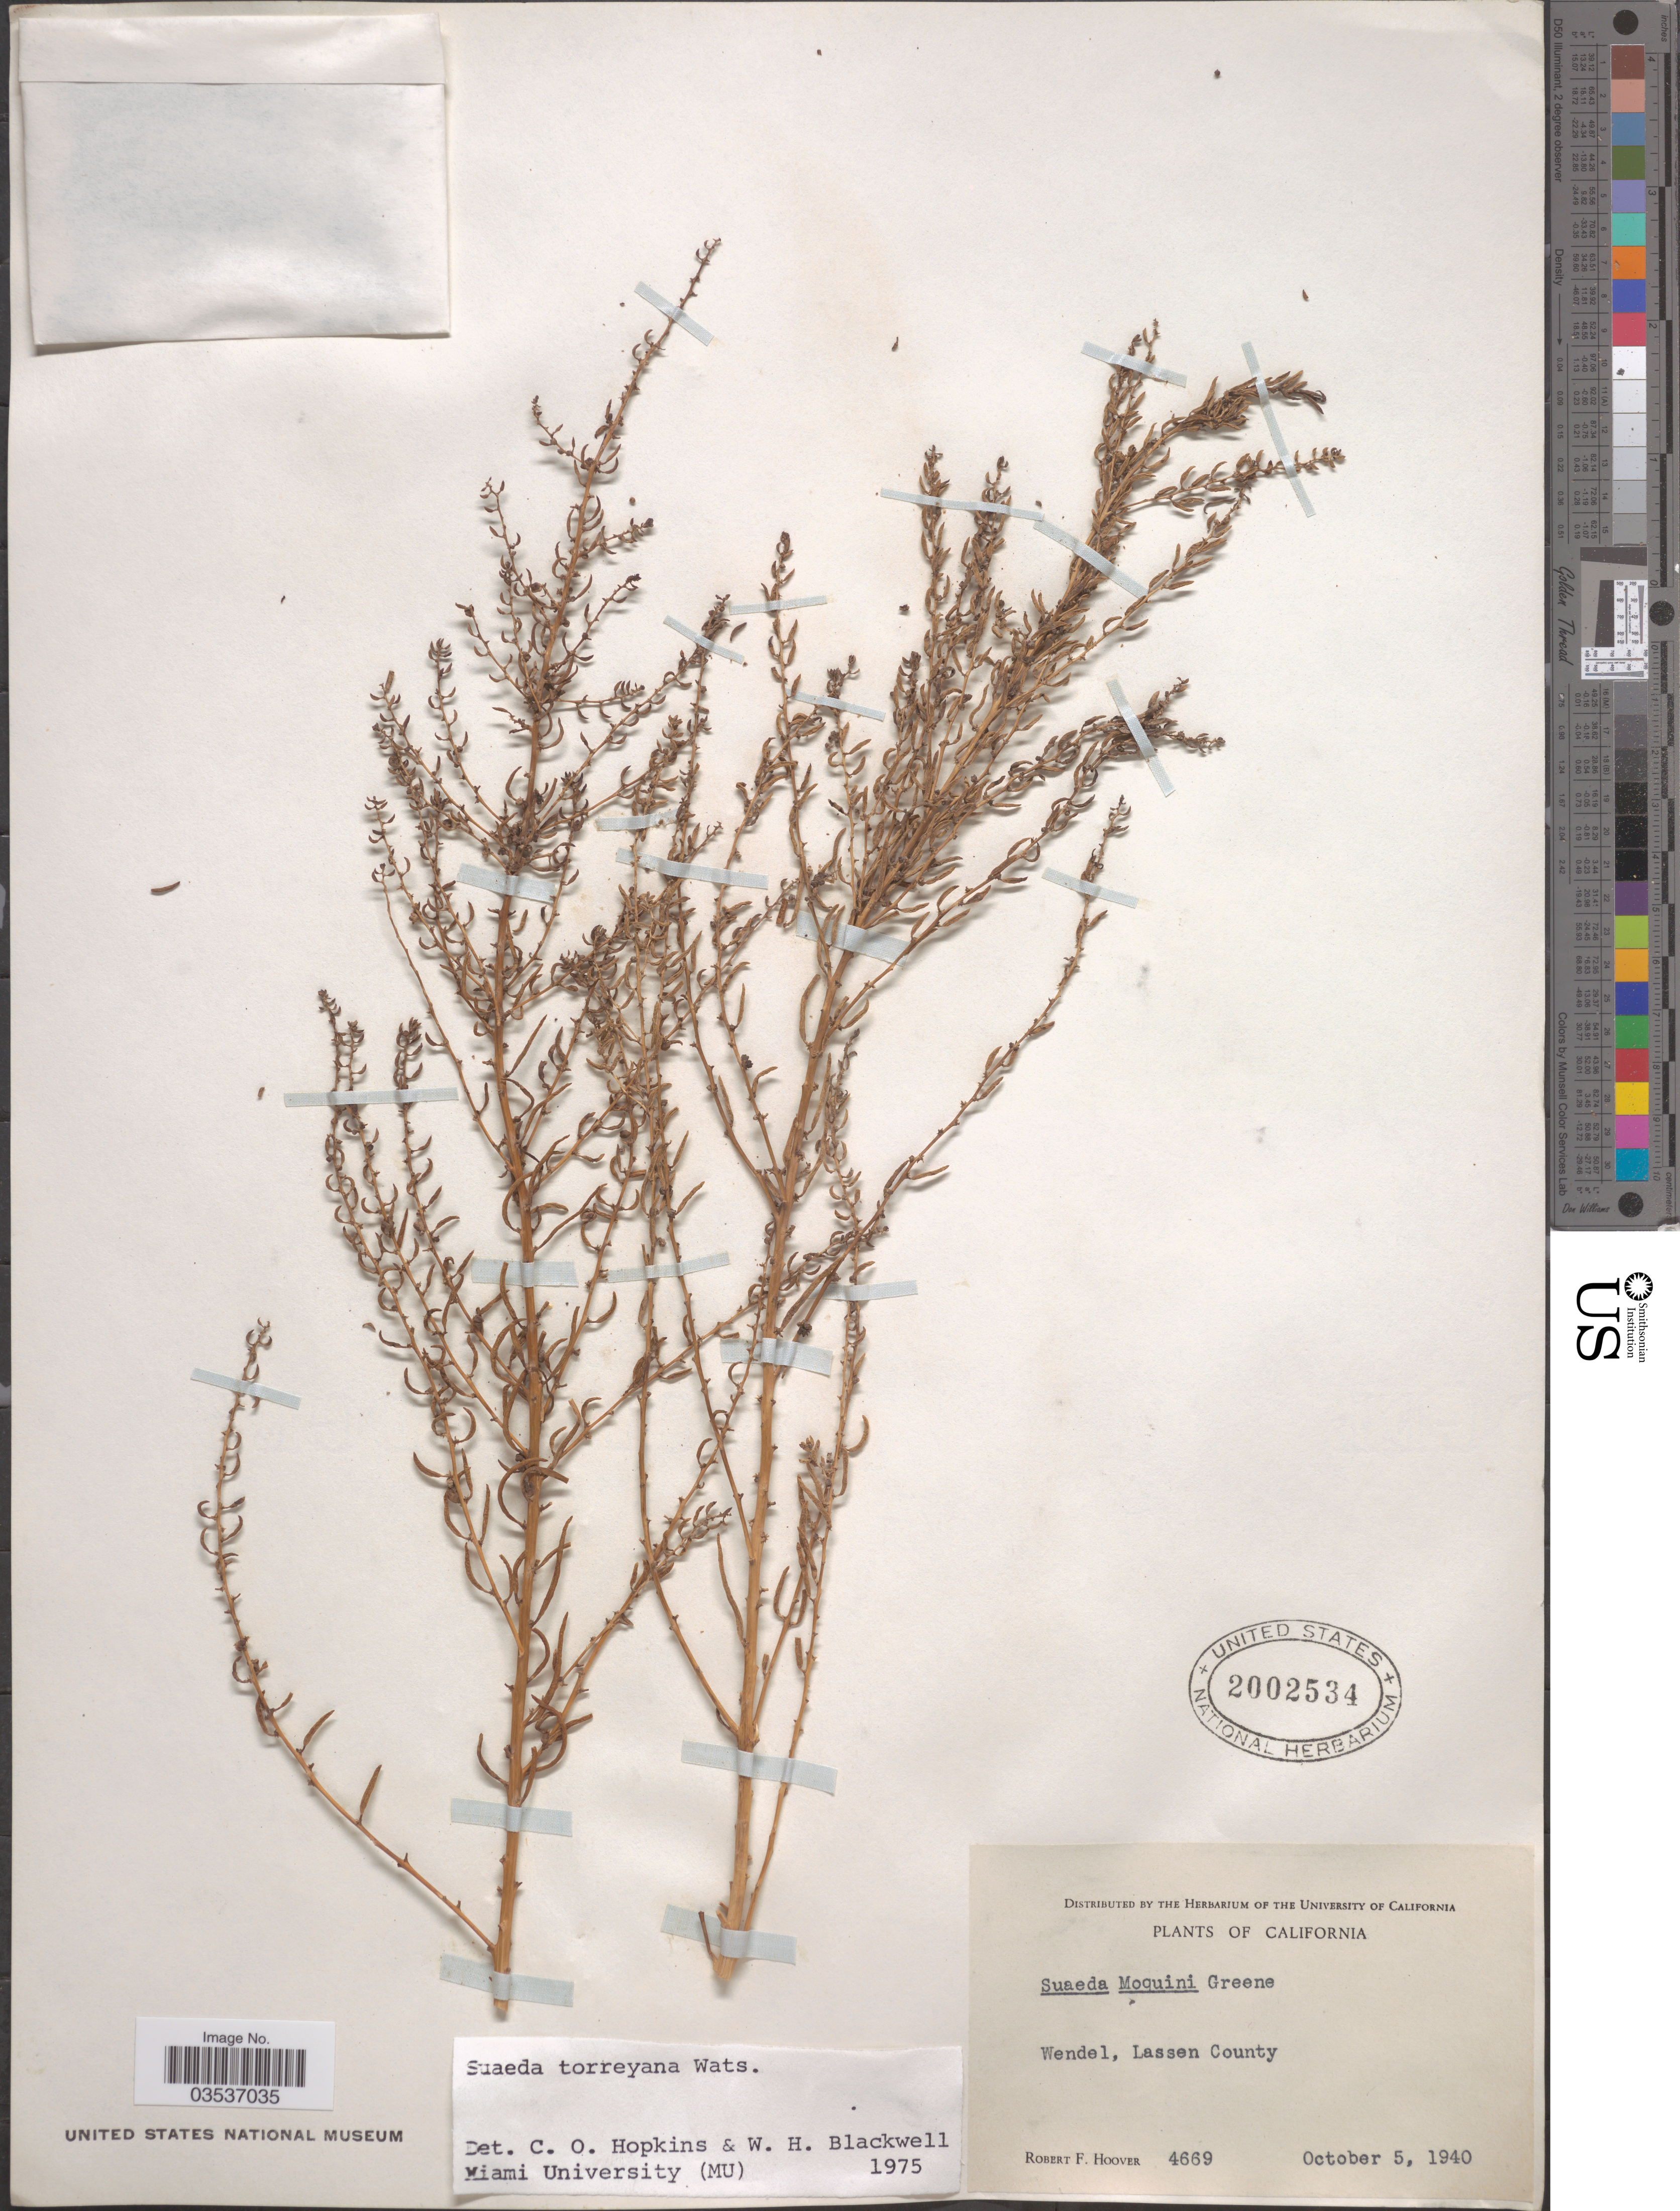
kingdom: Plantae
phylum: Tracheophyta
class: Magnoliopsida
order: Caryophyllales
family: Amaranthaceae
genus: Suaeda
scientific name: Suaeda torreyana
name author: S. Watson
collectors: R. F. Hoover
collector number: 4669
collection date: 1940-10-05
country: United States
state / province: California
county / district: Lassen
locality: Wendel, Lassen County.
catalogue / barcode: US 2002534